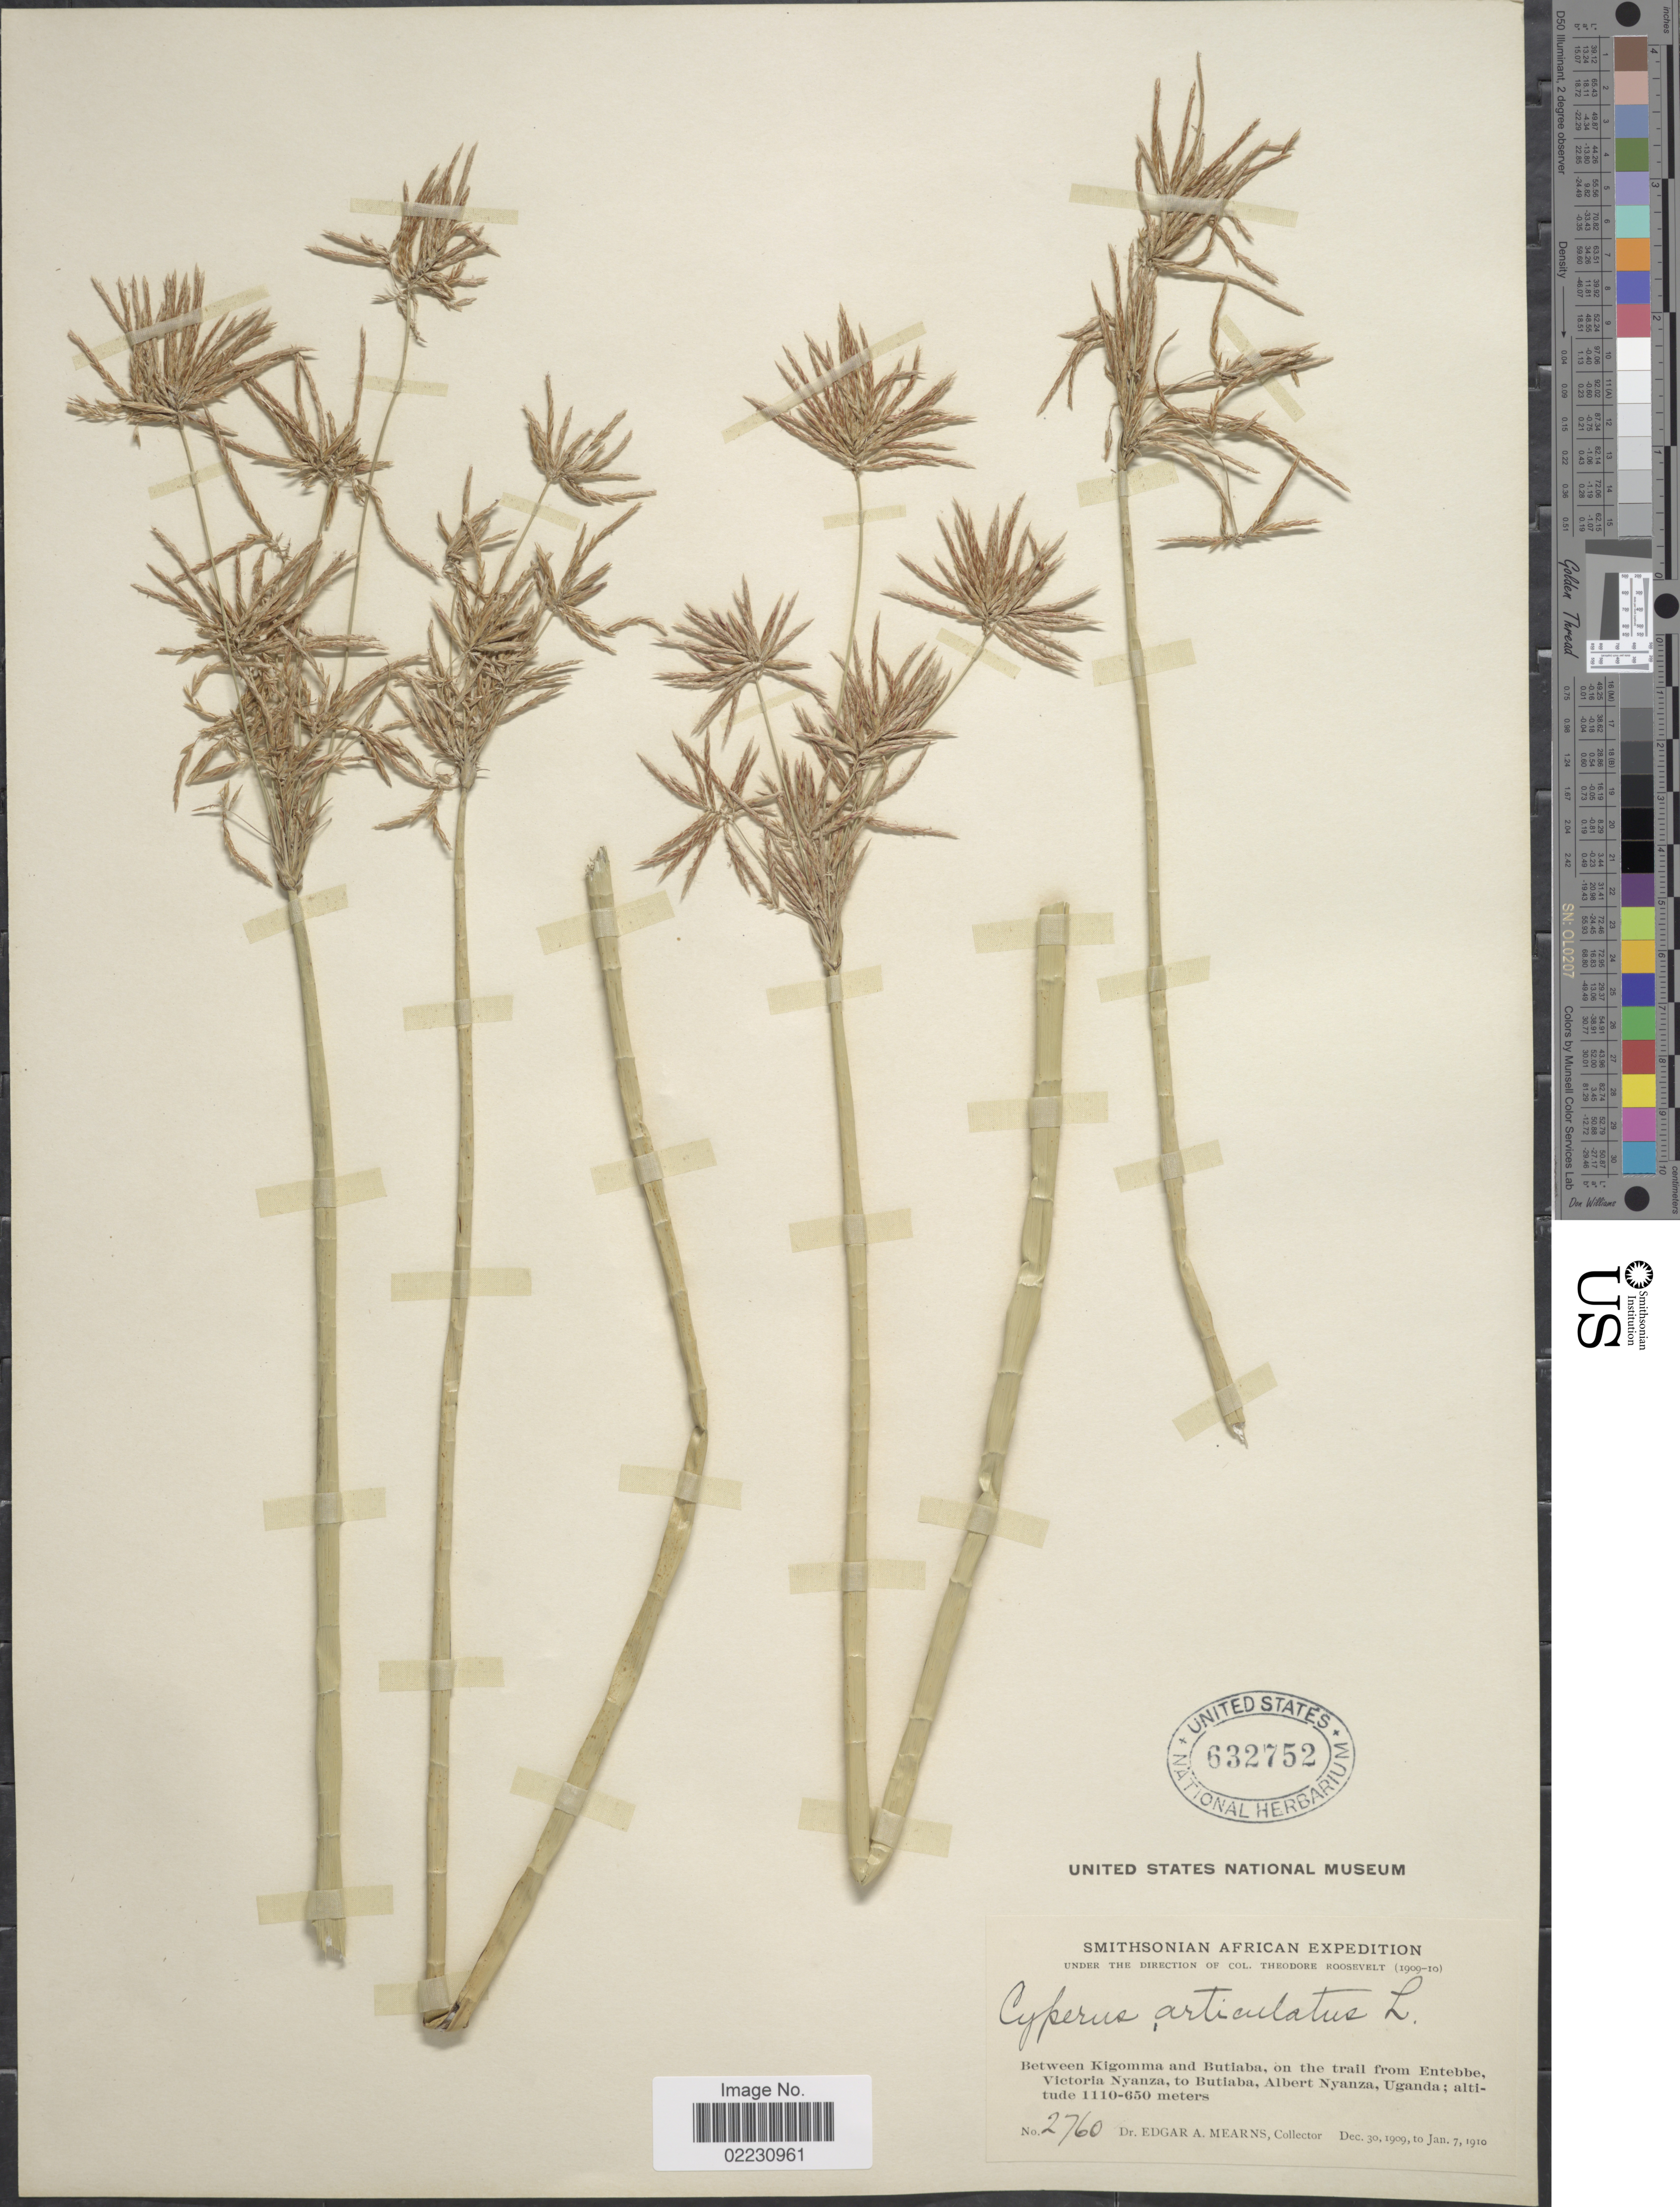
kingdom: Plantae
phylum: Tracheophyta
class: Liliopsida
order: Poales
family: Cyperaceae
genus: Cyperus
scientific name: Cyperus articulatus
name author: L.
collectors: E. A. Mearns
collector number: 2760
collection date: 1909-12-30/1910-01-07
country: Uganda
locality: Between Kogomma and Butiaba, on the trail from Entebbe Victoria Nyanza, to Butiaba, Albert Nyanza, Uganda.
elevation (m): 650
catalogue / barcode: US 632752